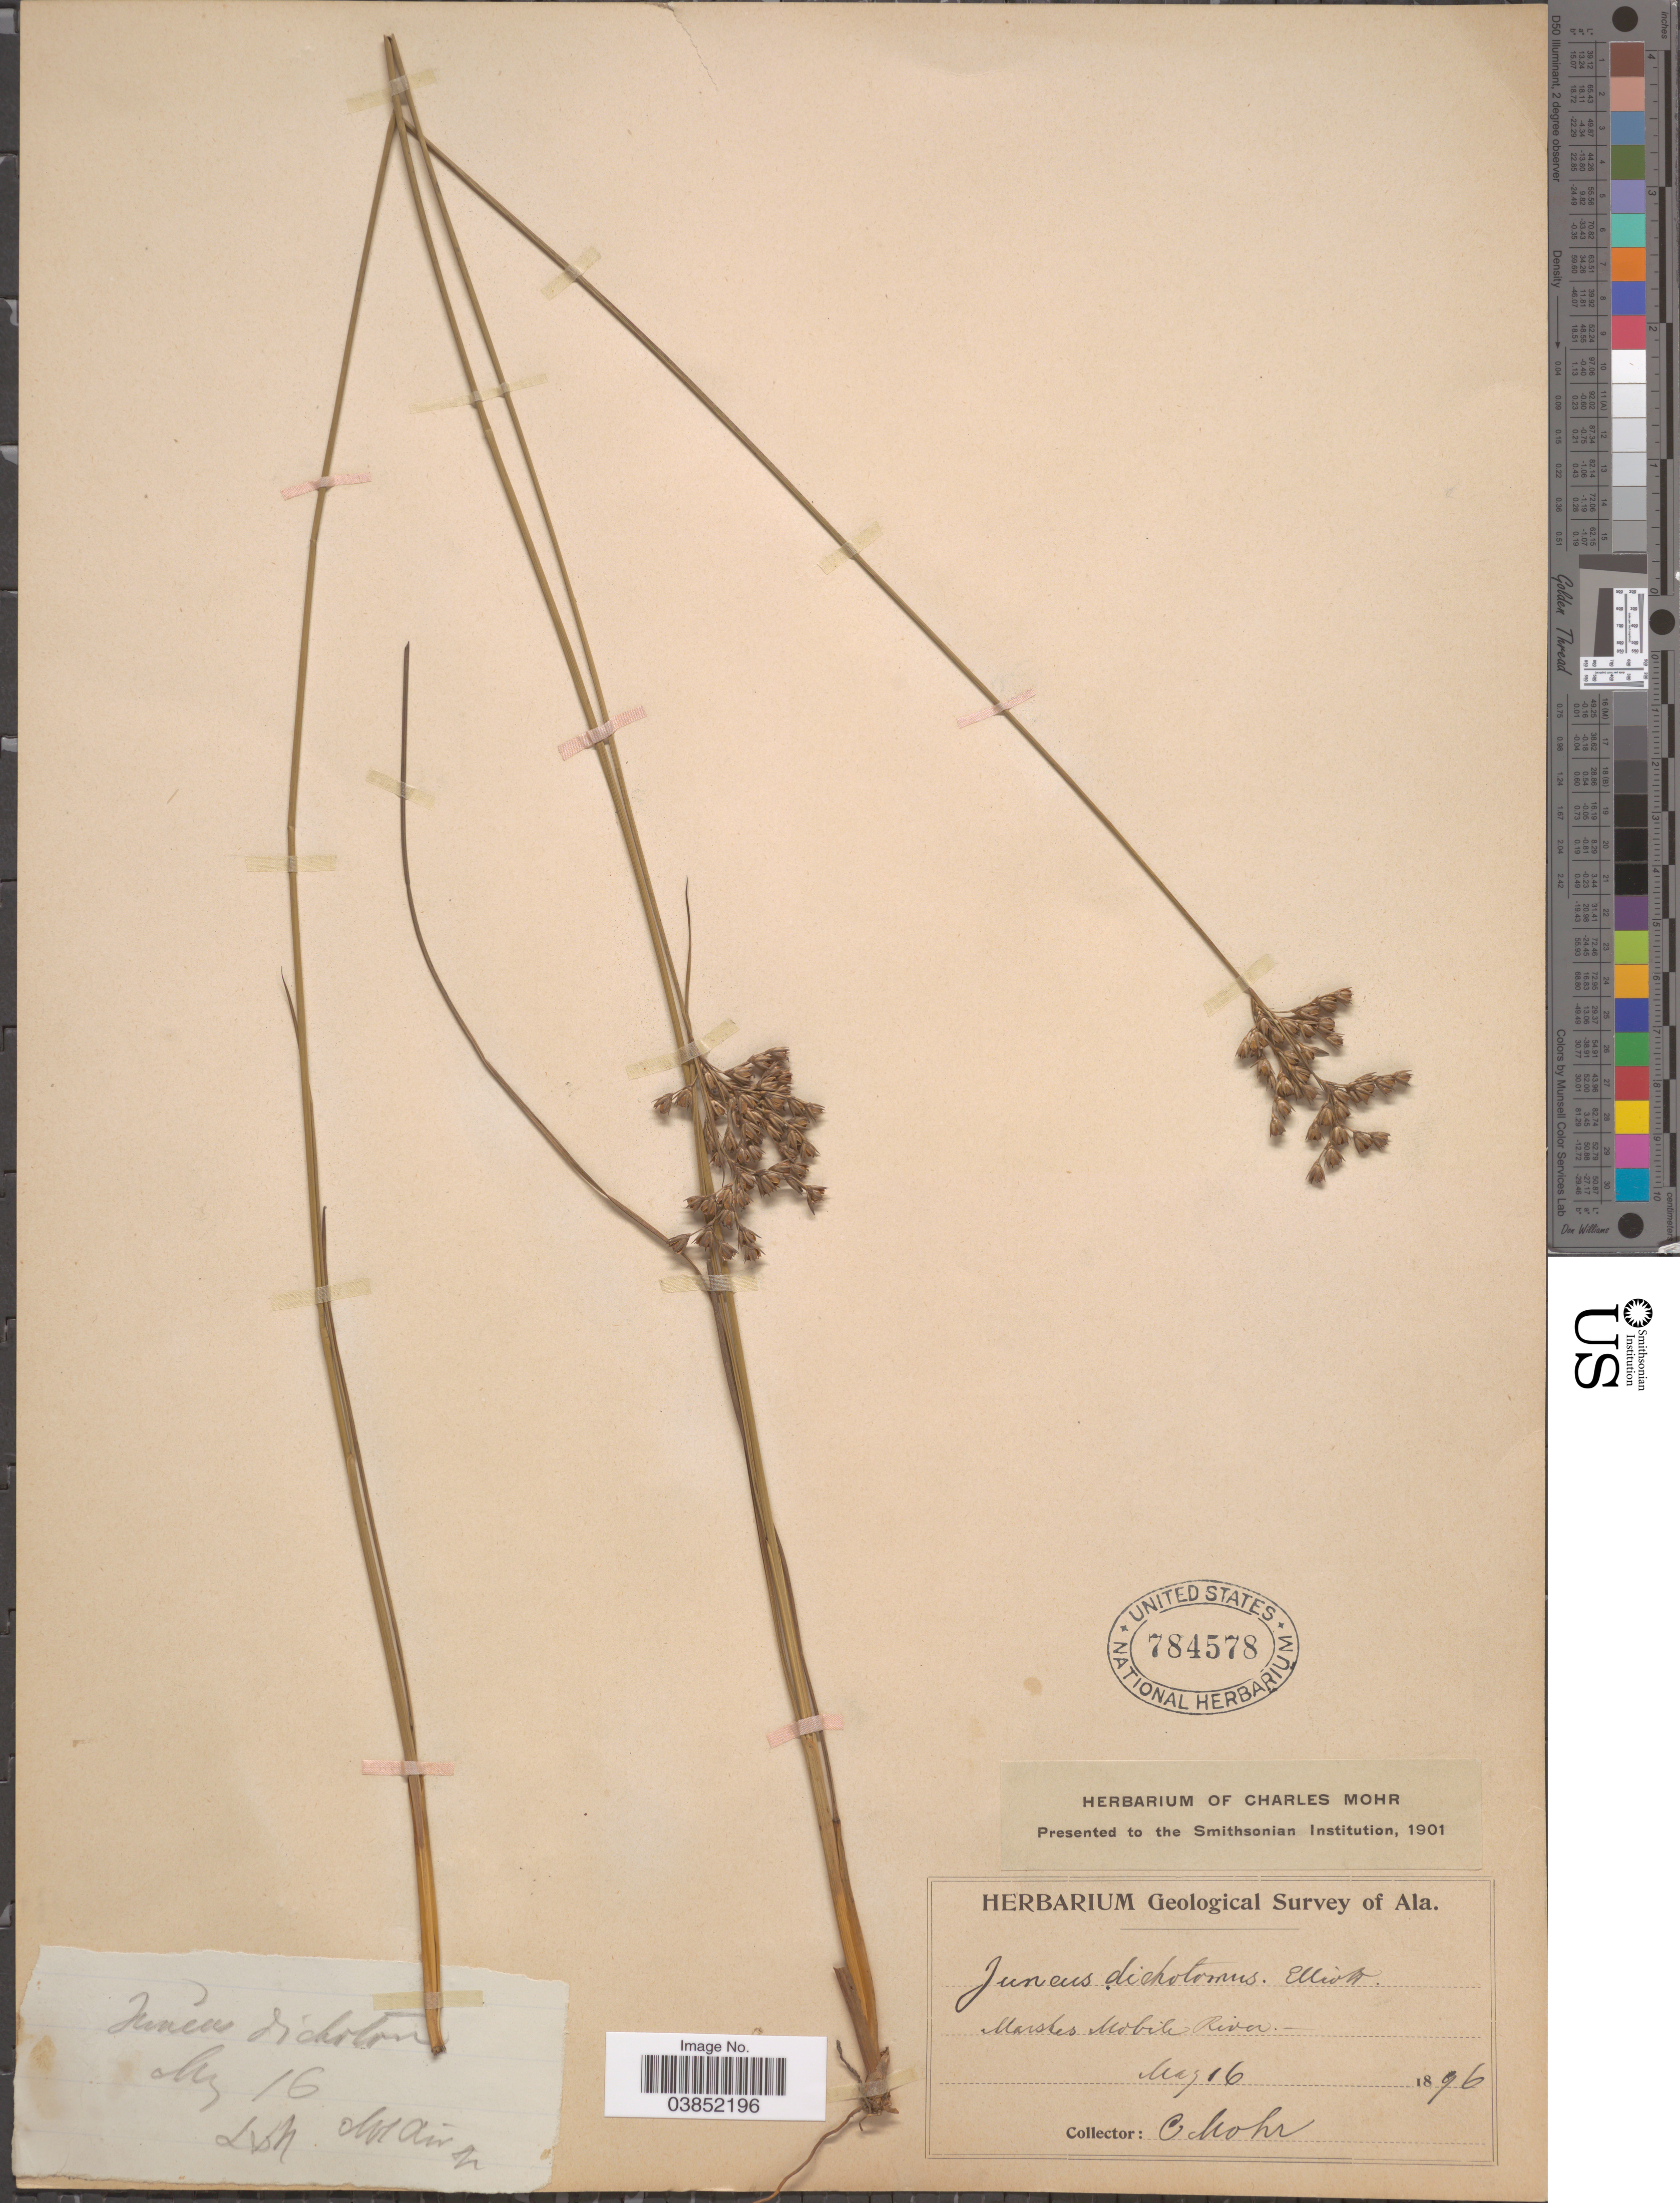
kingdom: Plantae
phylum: Tracheophyta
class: Liliopsida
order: Poales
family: Juncaceae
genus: Juncus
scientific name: Juncus dichotomus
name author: Elliott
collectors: Mohr, C. T. (herbarium)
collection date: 1896-05-16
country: United States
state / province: Alabama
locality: Marshes Mobile River.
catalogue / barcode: US 784578